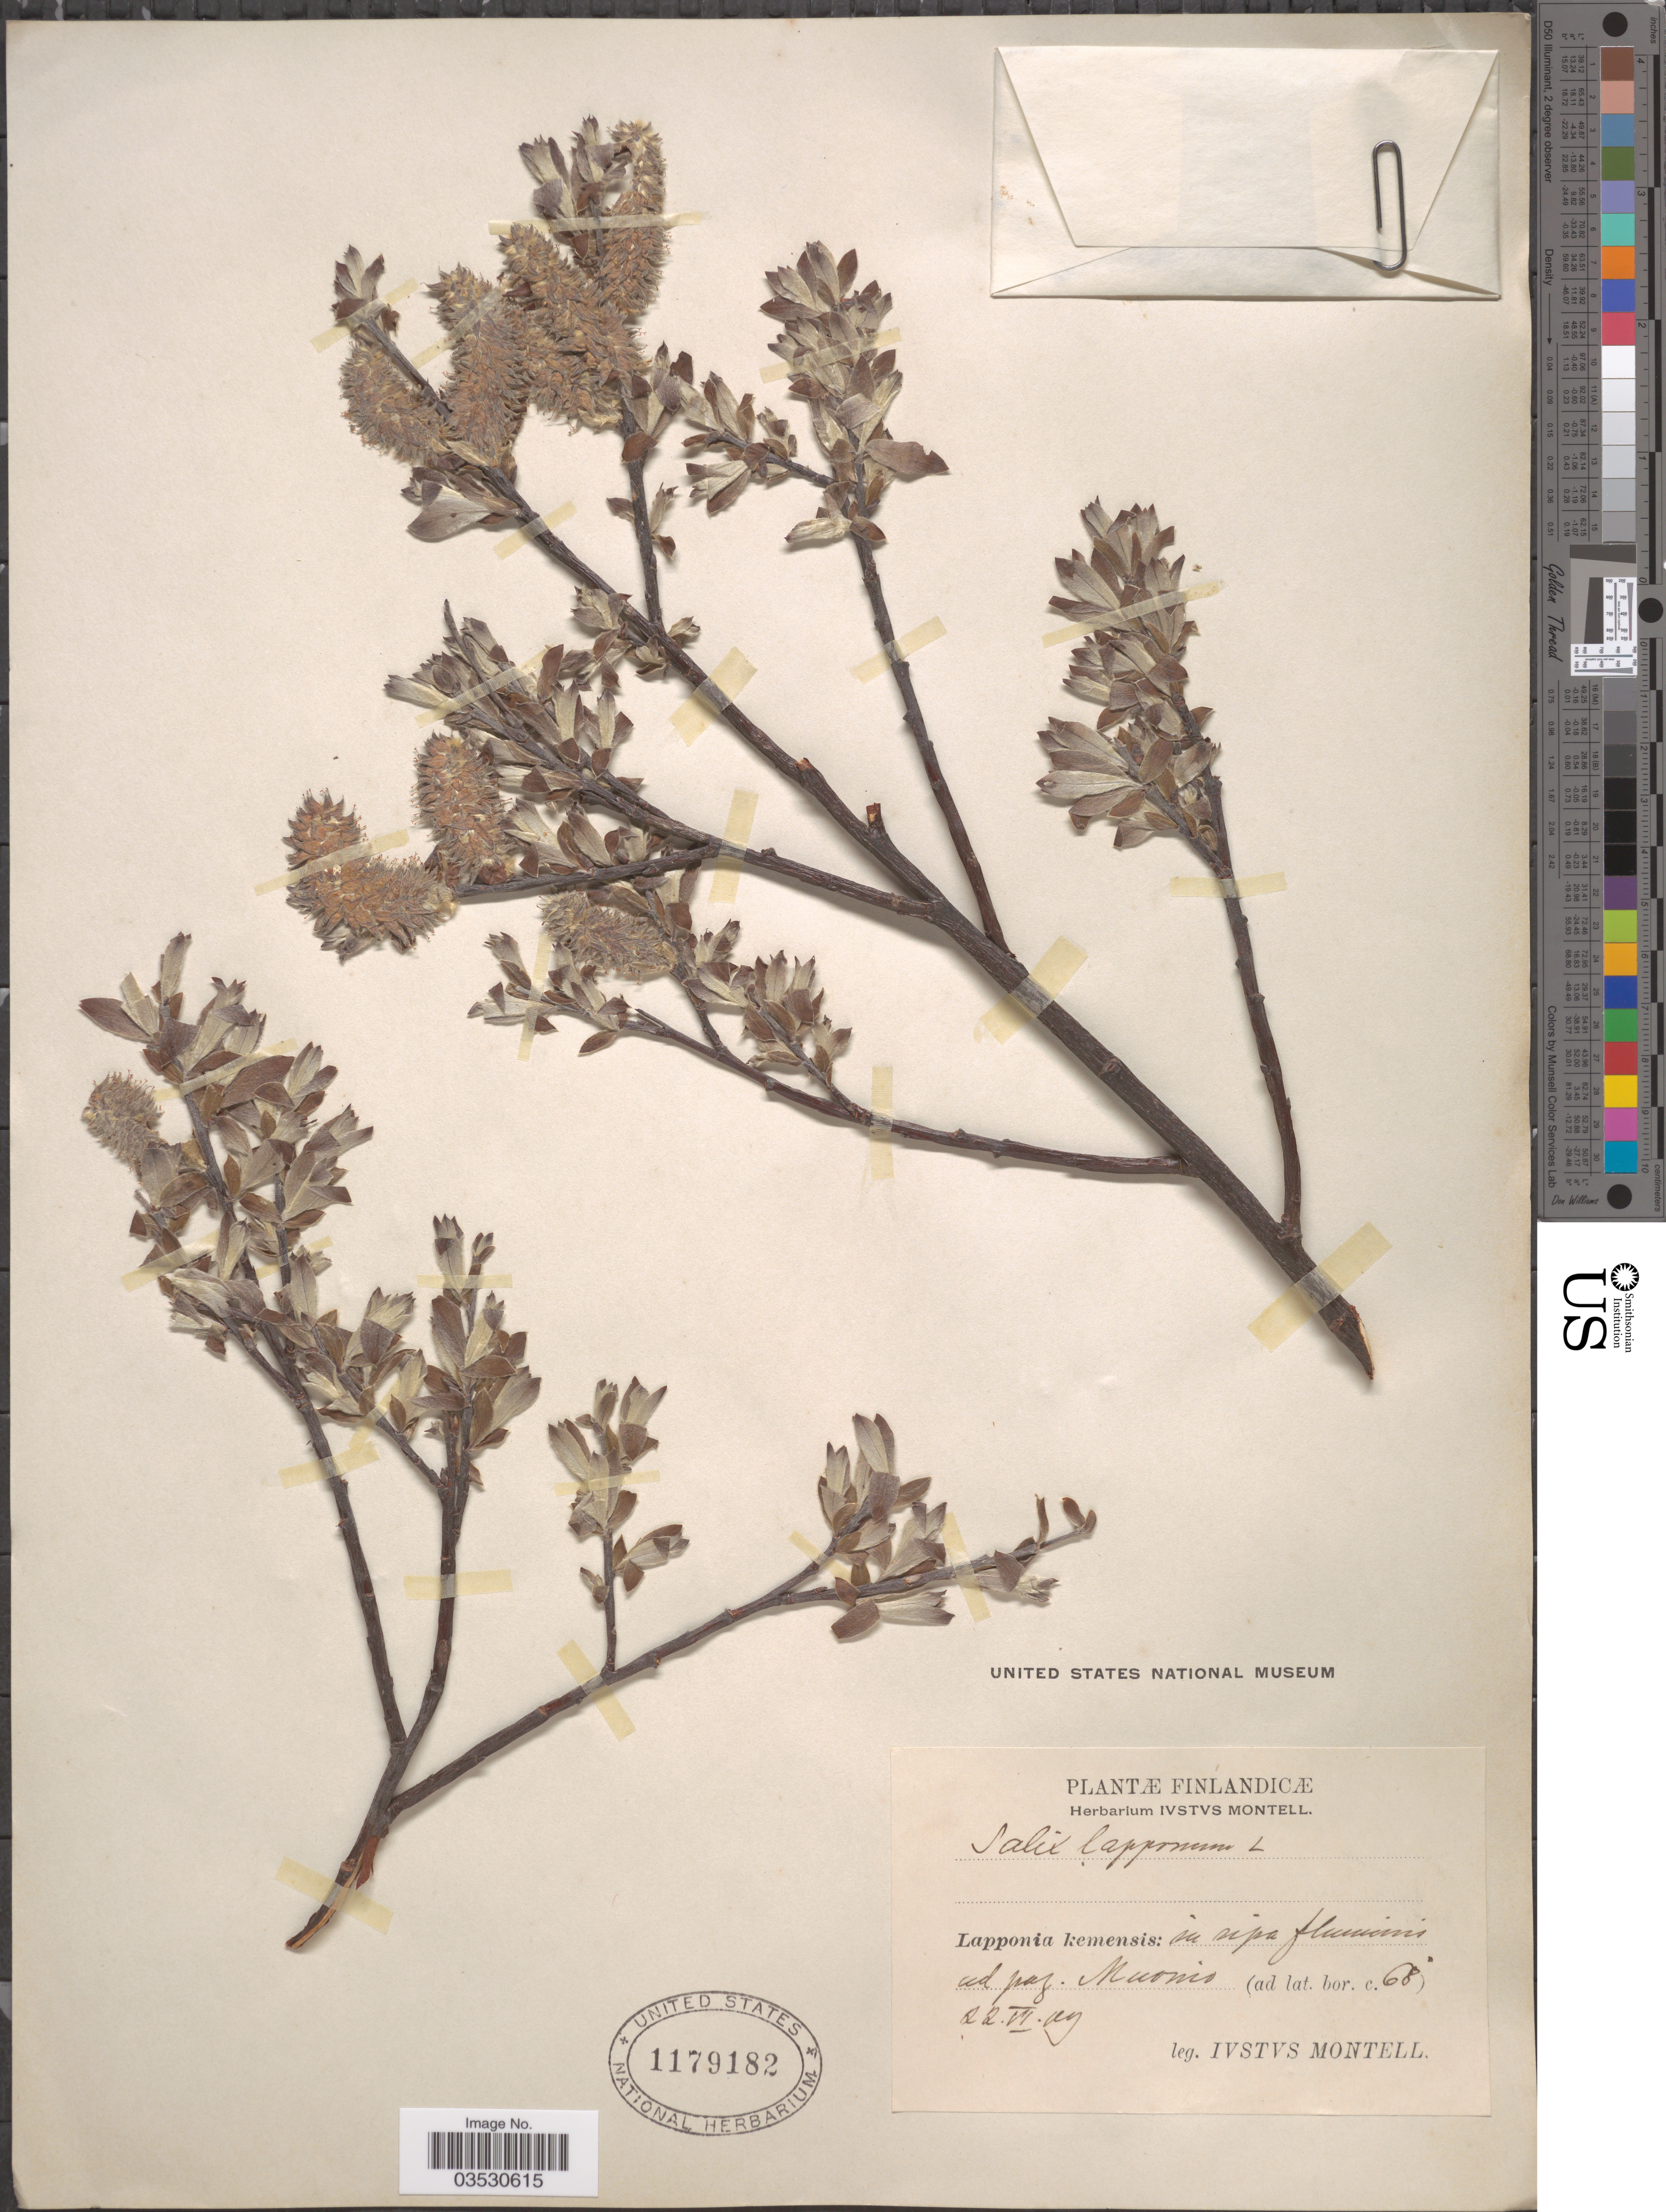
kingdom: Plantae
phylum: Tracheophyta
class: Magnoliopsida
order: Malpighiales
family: Salicaceae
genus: Salix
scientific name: Salix lapponum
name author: L.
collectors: I. Montell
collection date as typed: Transcribed d/m/y: 22/6/9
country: Finland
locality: Lapponia kemensis: in ripa fluminis ad pag. Muonio.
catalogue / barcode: US 1179182